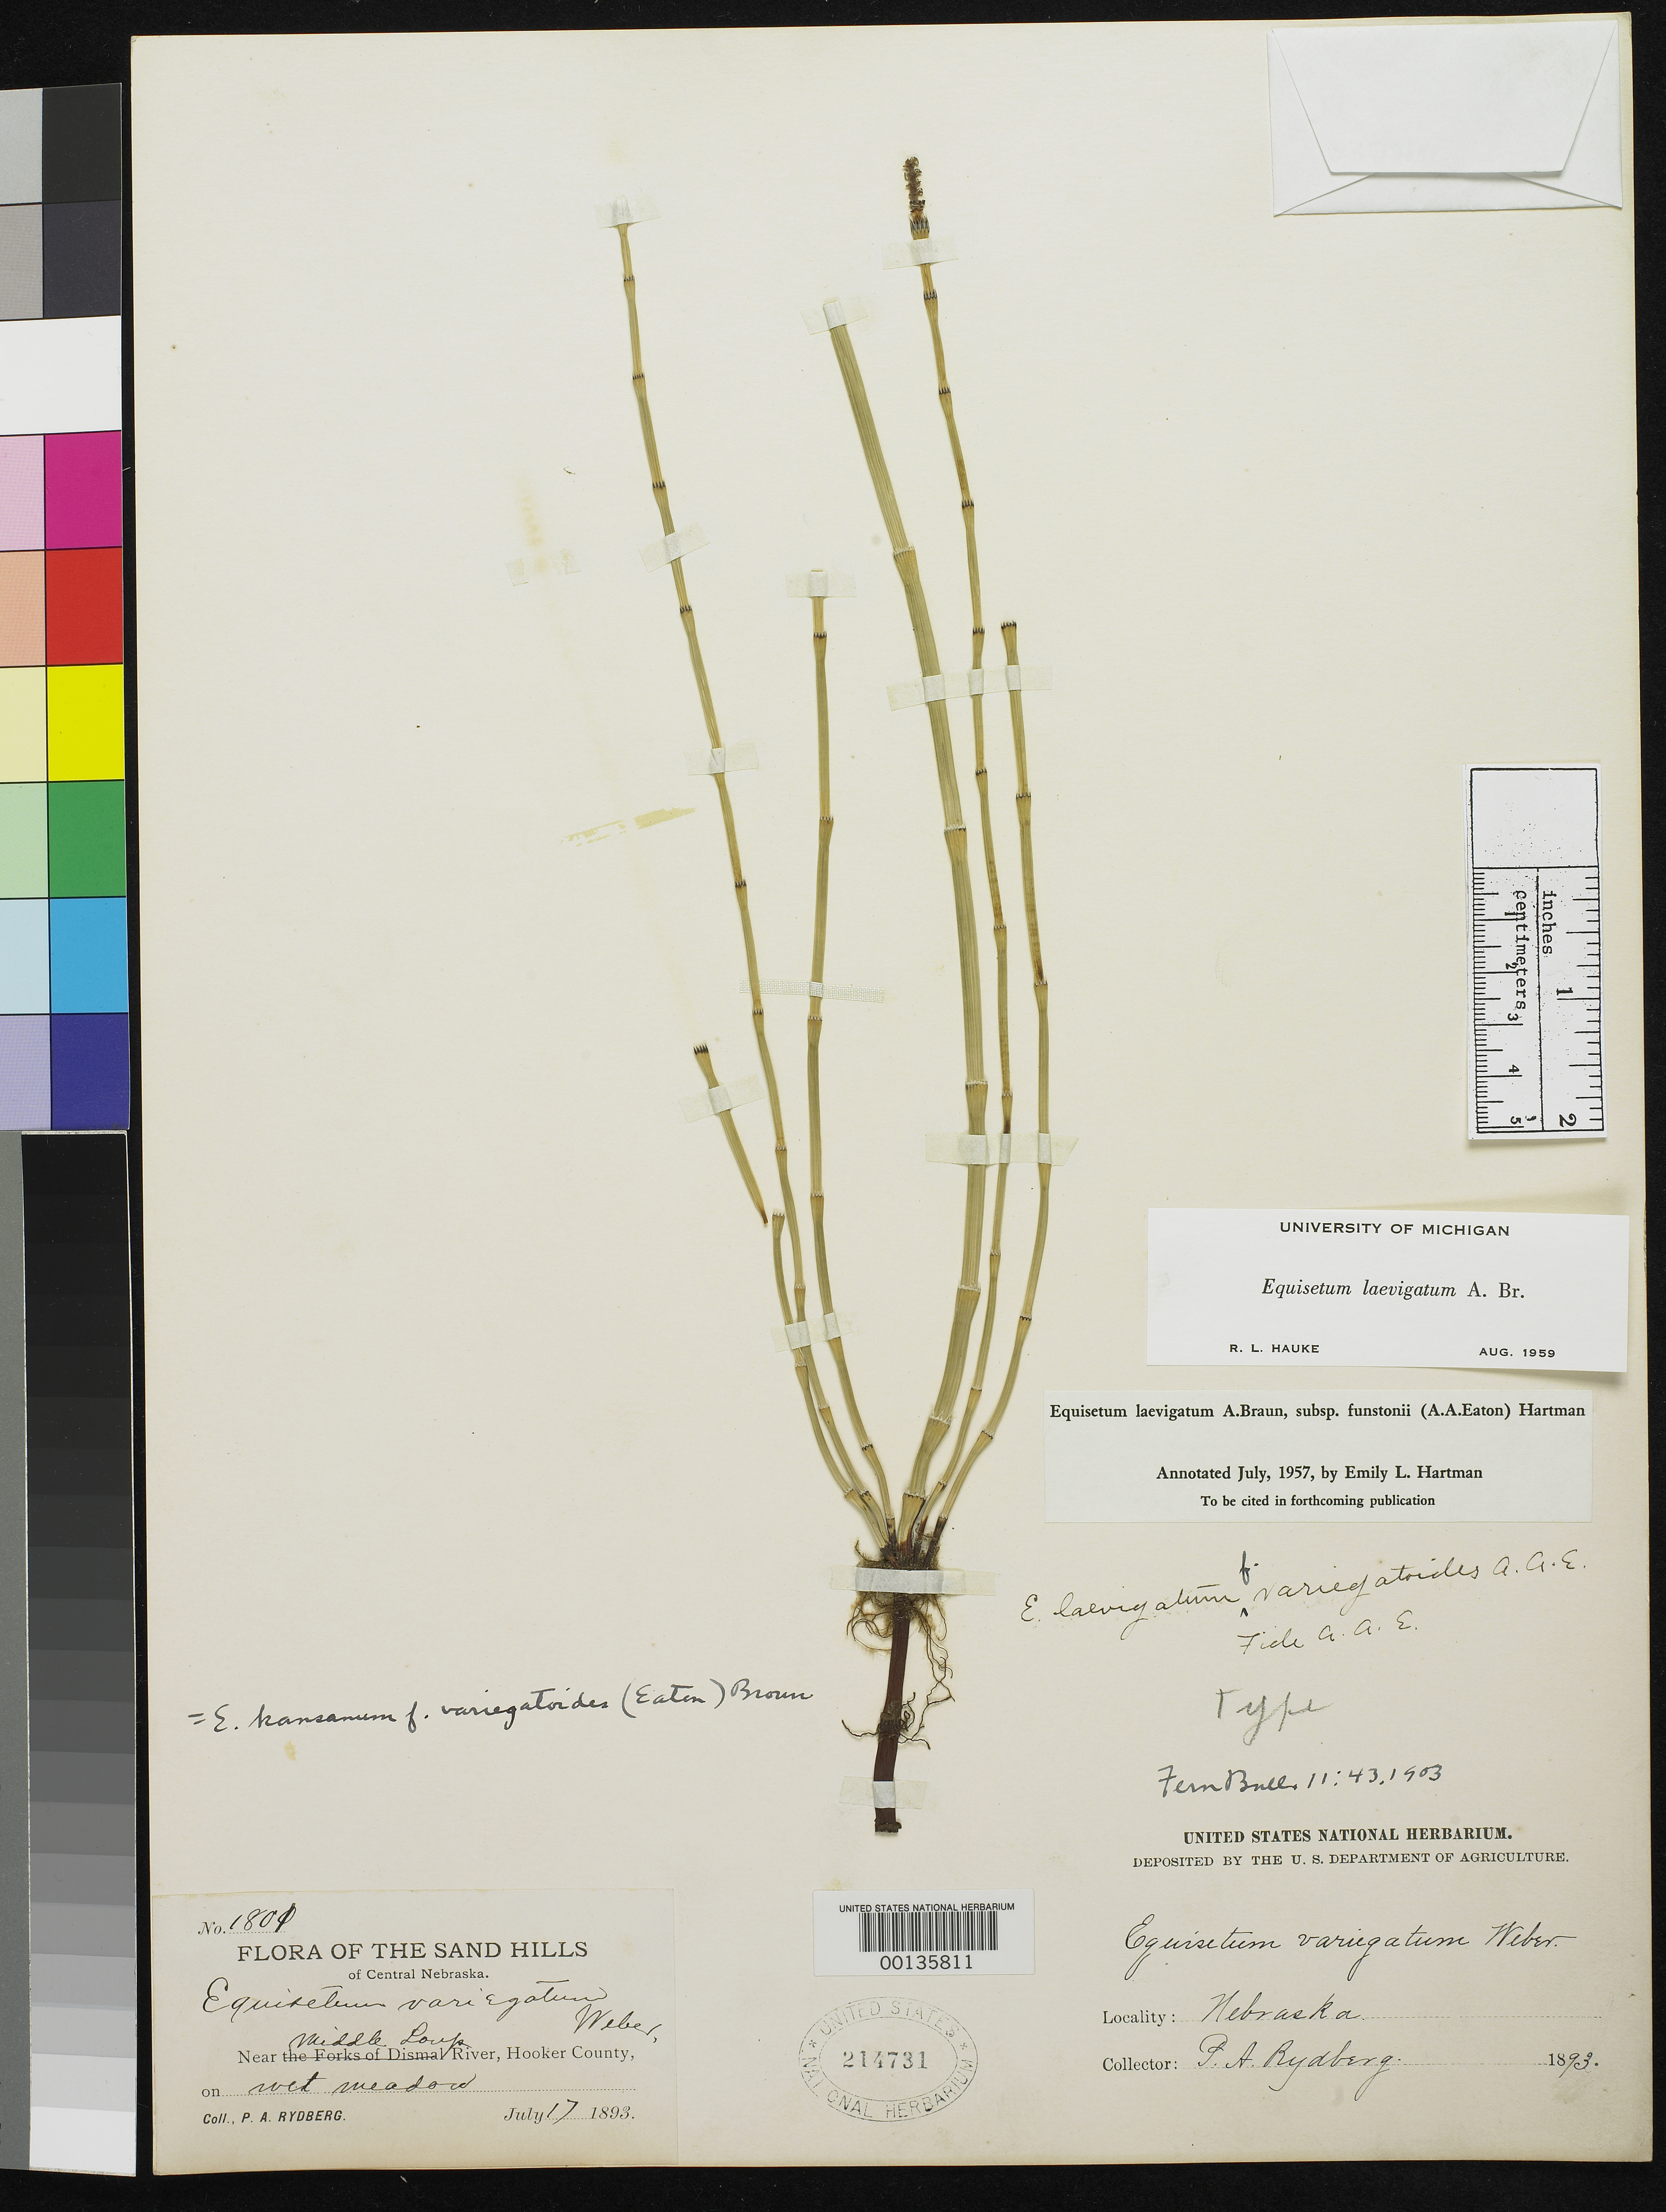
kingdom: Plantae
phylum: Tracheophyta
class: Polypodiopsida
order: Equisetales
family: Equisetaceae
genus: Equisetum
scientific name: Equisetum laevigatum f. variegatoides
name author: A.A. Eaton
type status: Type Collection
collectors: P. A. Rydberg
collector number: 1801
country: United States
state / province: Nebraska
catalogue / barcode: US 214731